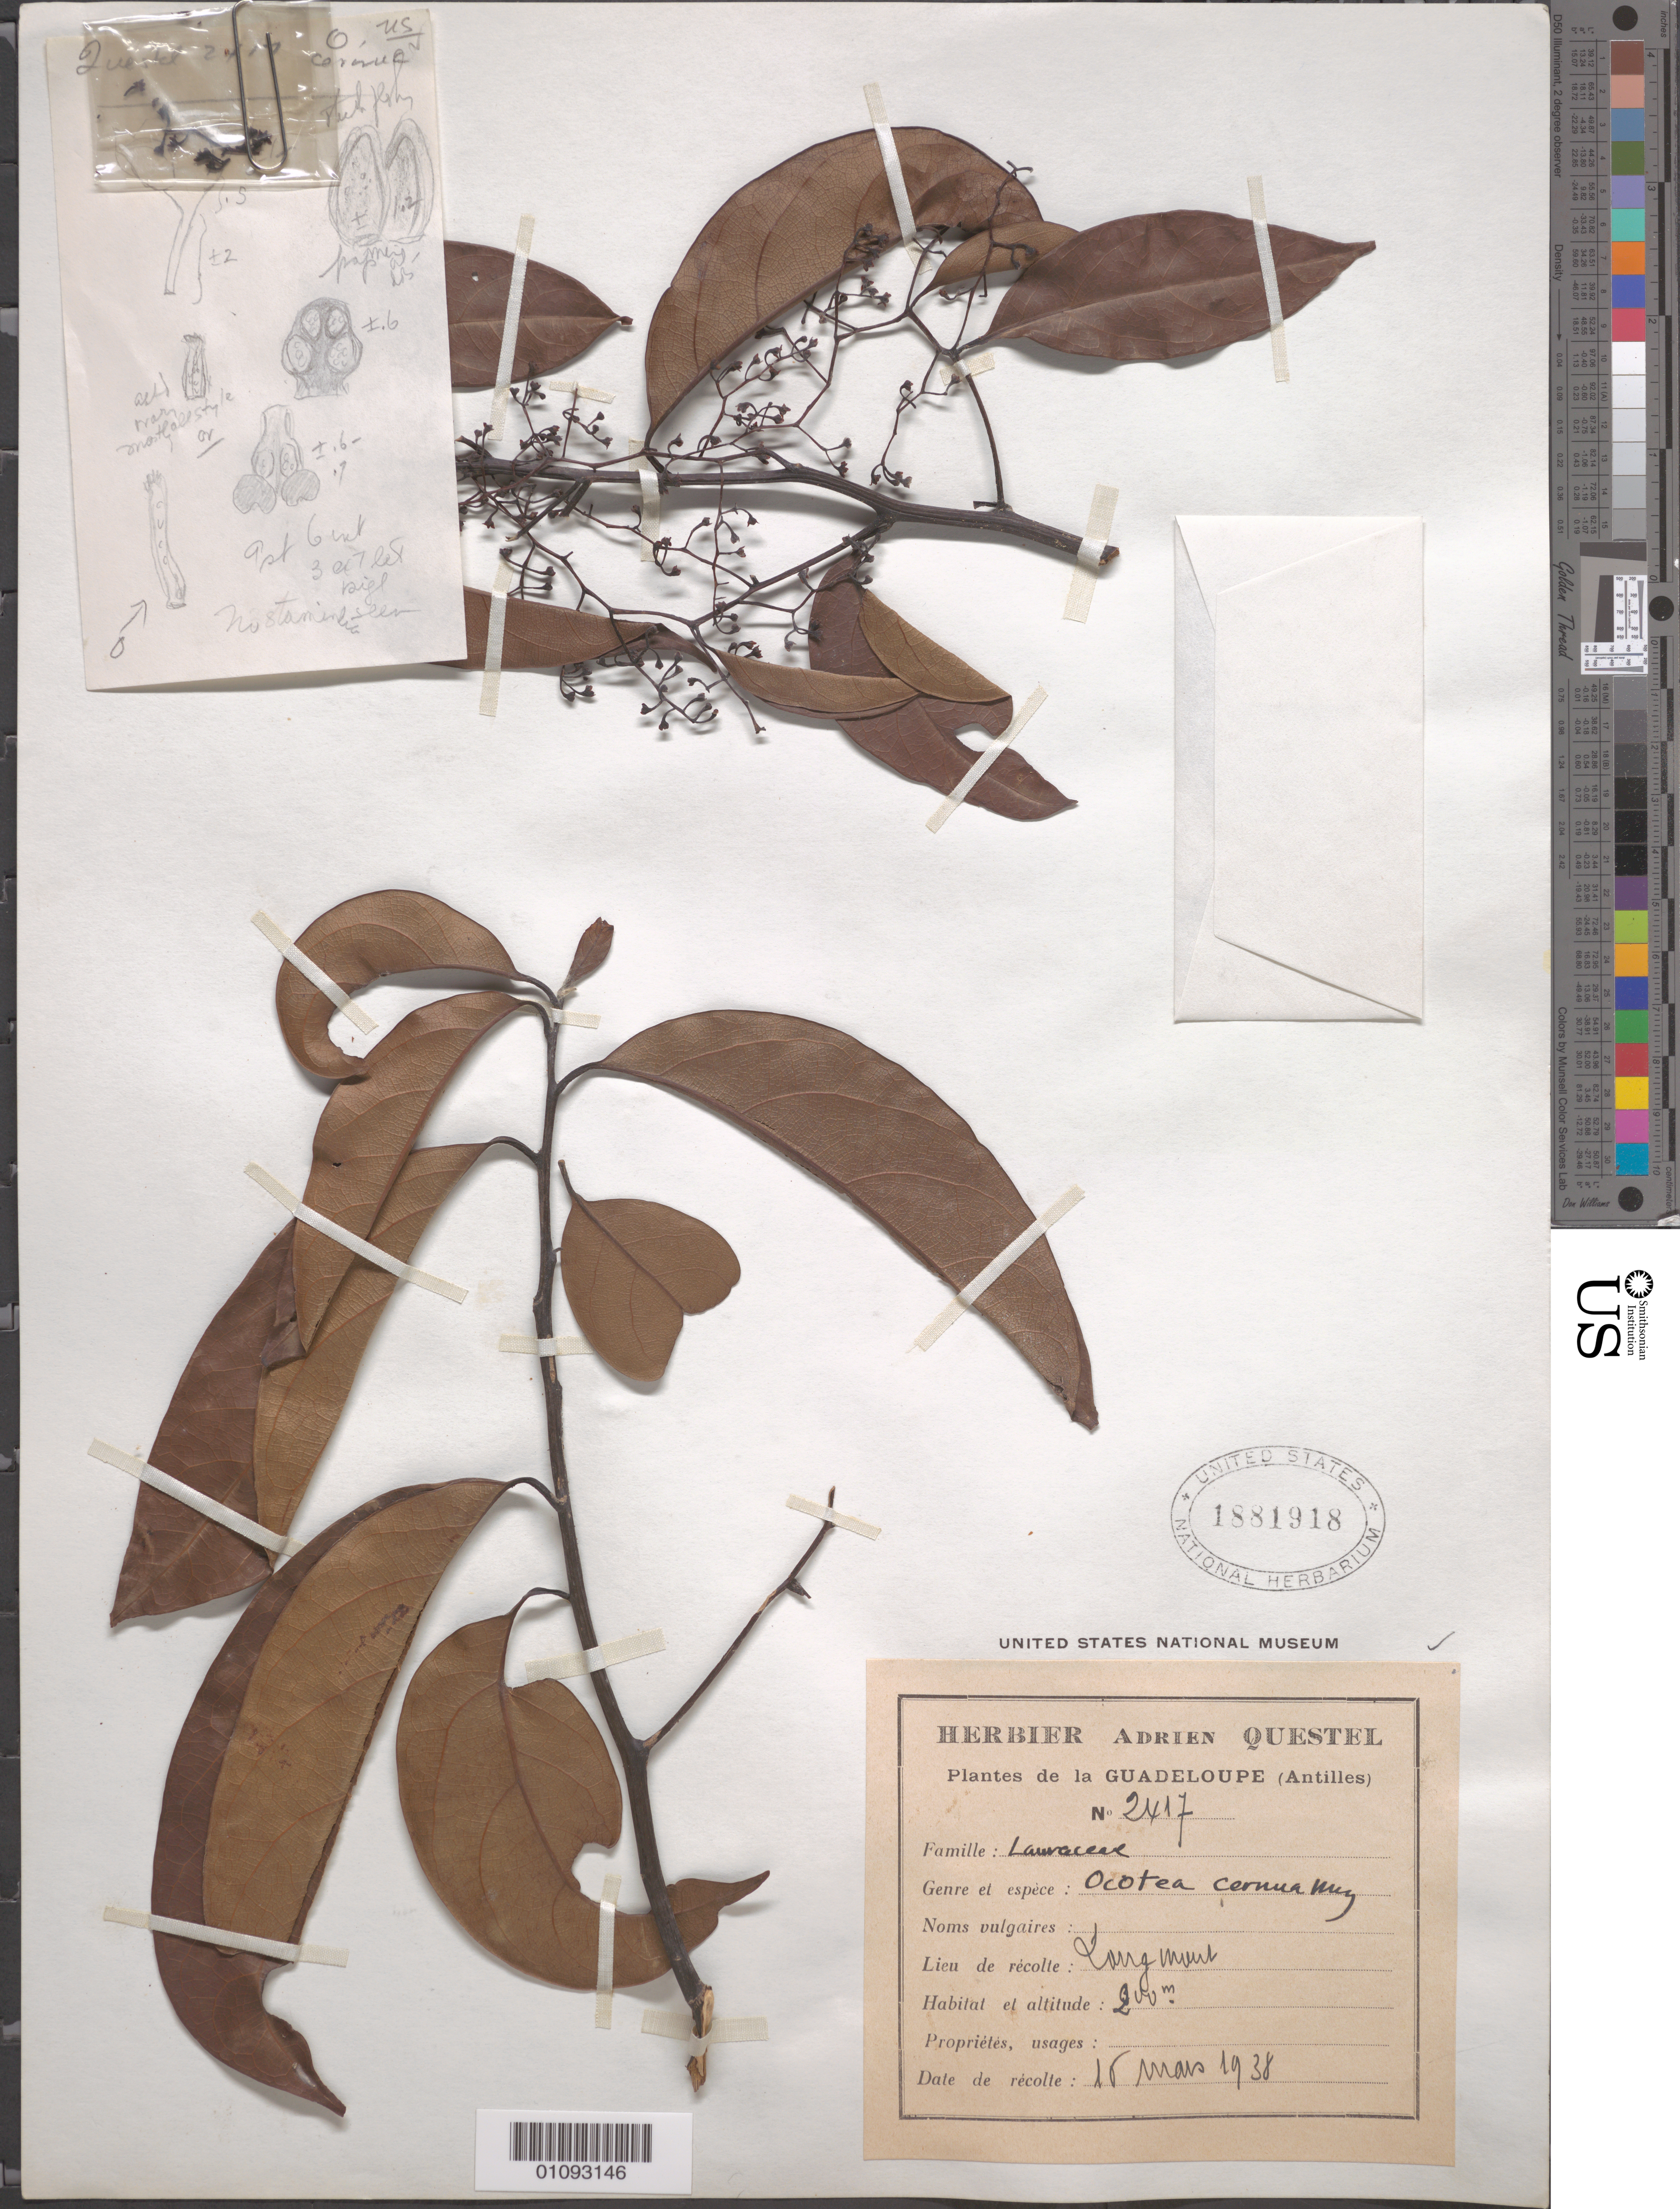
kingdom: Plantae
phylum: Tracheophyta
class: Magnoliopsida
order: Laurales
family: Lauraceae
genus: Ocotea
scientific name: Ocotea cernua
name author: (Nees) Mez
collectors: A. Questel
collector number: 2417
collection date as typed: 16 Mar 1938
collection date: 1938-03-16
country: Guadeloupe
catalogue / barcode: US 1881918